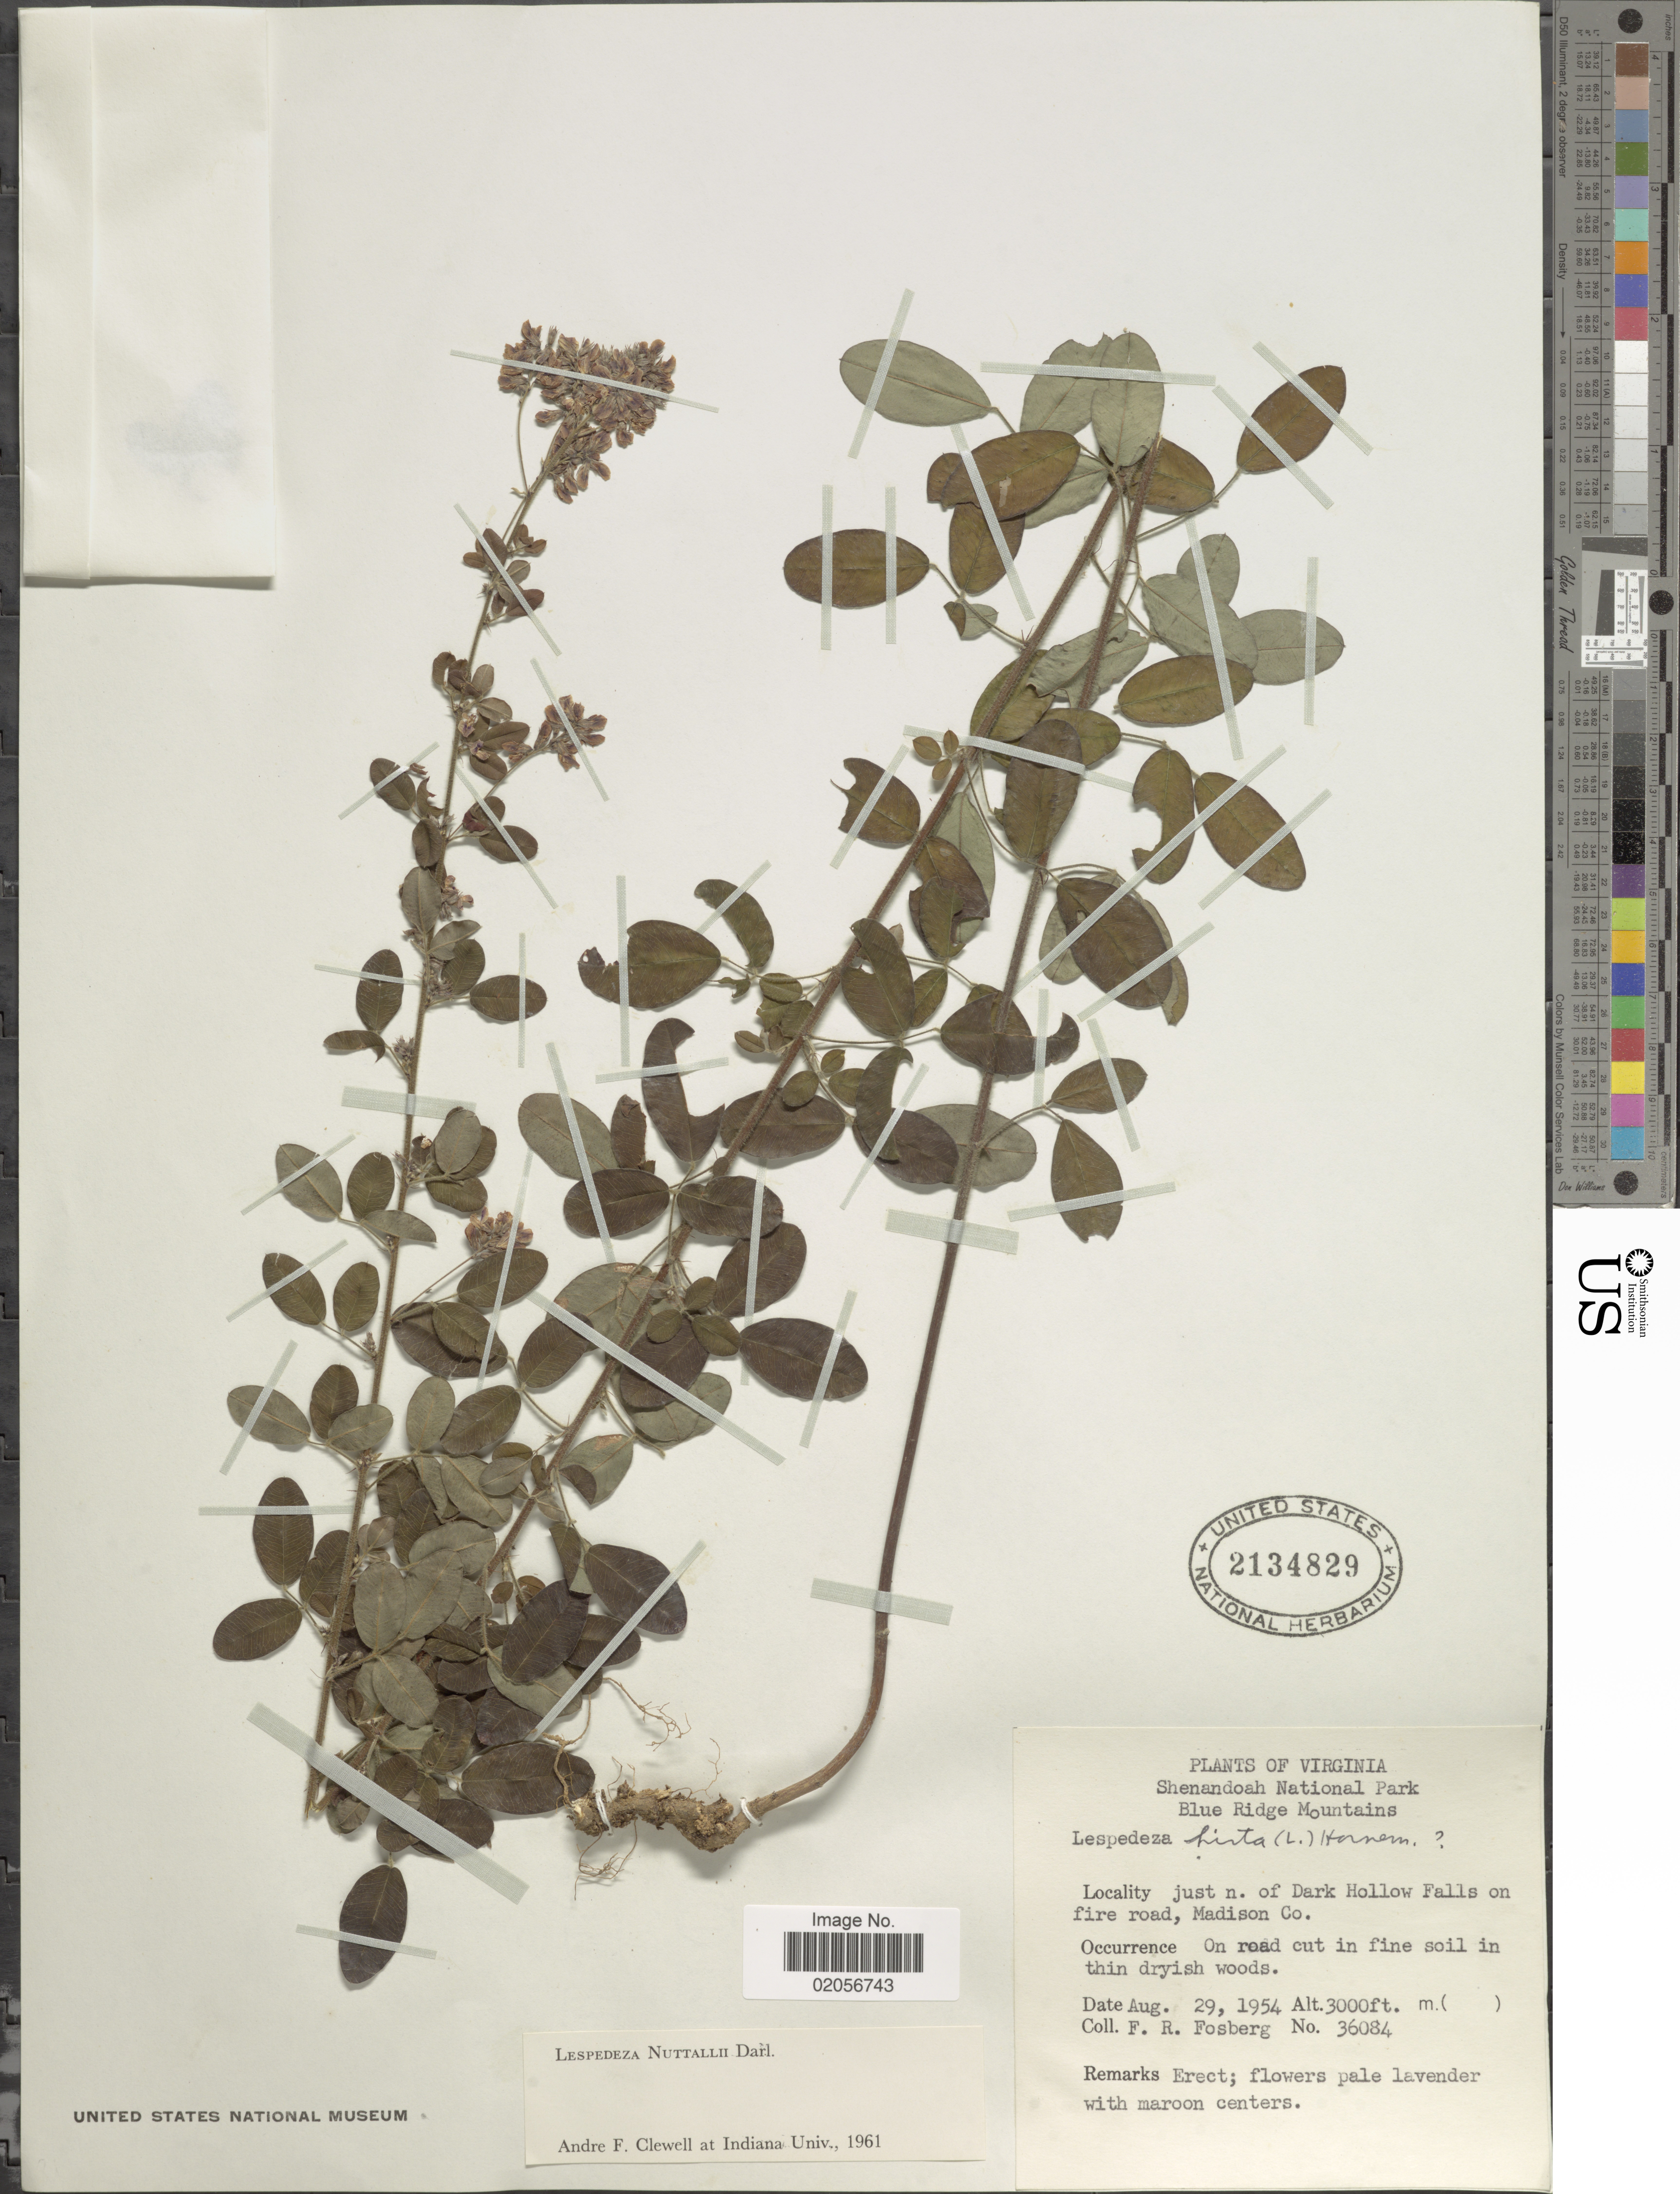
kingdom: Plantae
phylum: Tracheophyta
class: Magnoliopsida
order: Fabales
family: Fabaceae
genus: Lespedeza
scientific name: Lespedeza nuttallii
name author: Darl.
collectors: F. R. Fosberg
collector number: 36084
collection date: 1954-08-29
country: United States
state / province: Virginia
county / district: Madison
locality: Shenandoah National Park Blue Ridge Mountains, just n. of Dark Hollow Falls on fire road, Madison Co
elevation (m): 914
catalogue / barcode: US 2134829